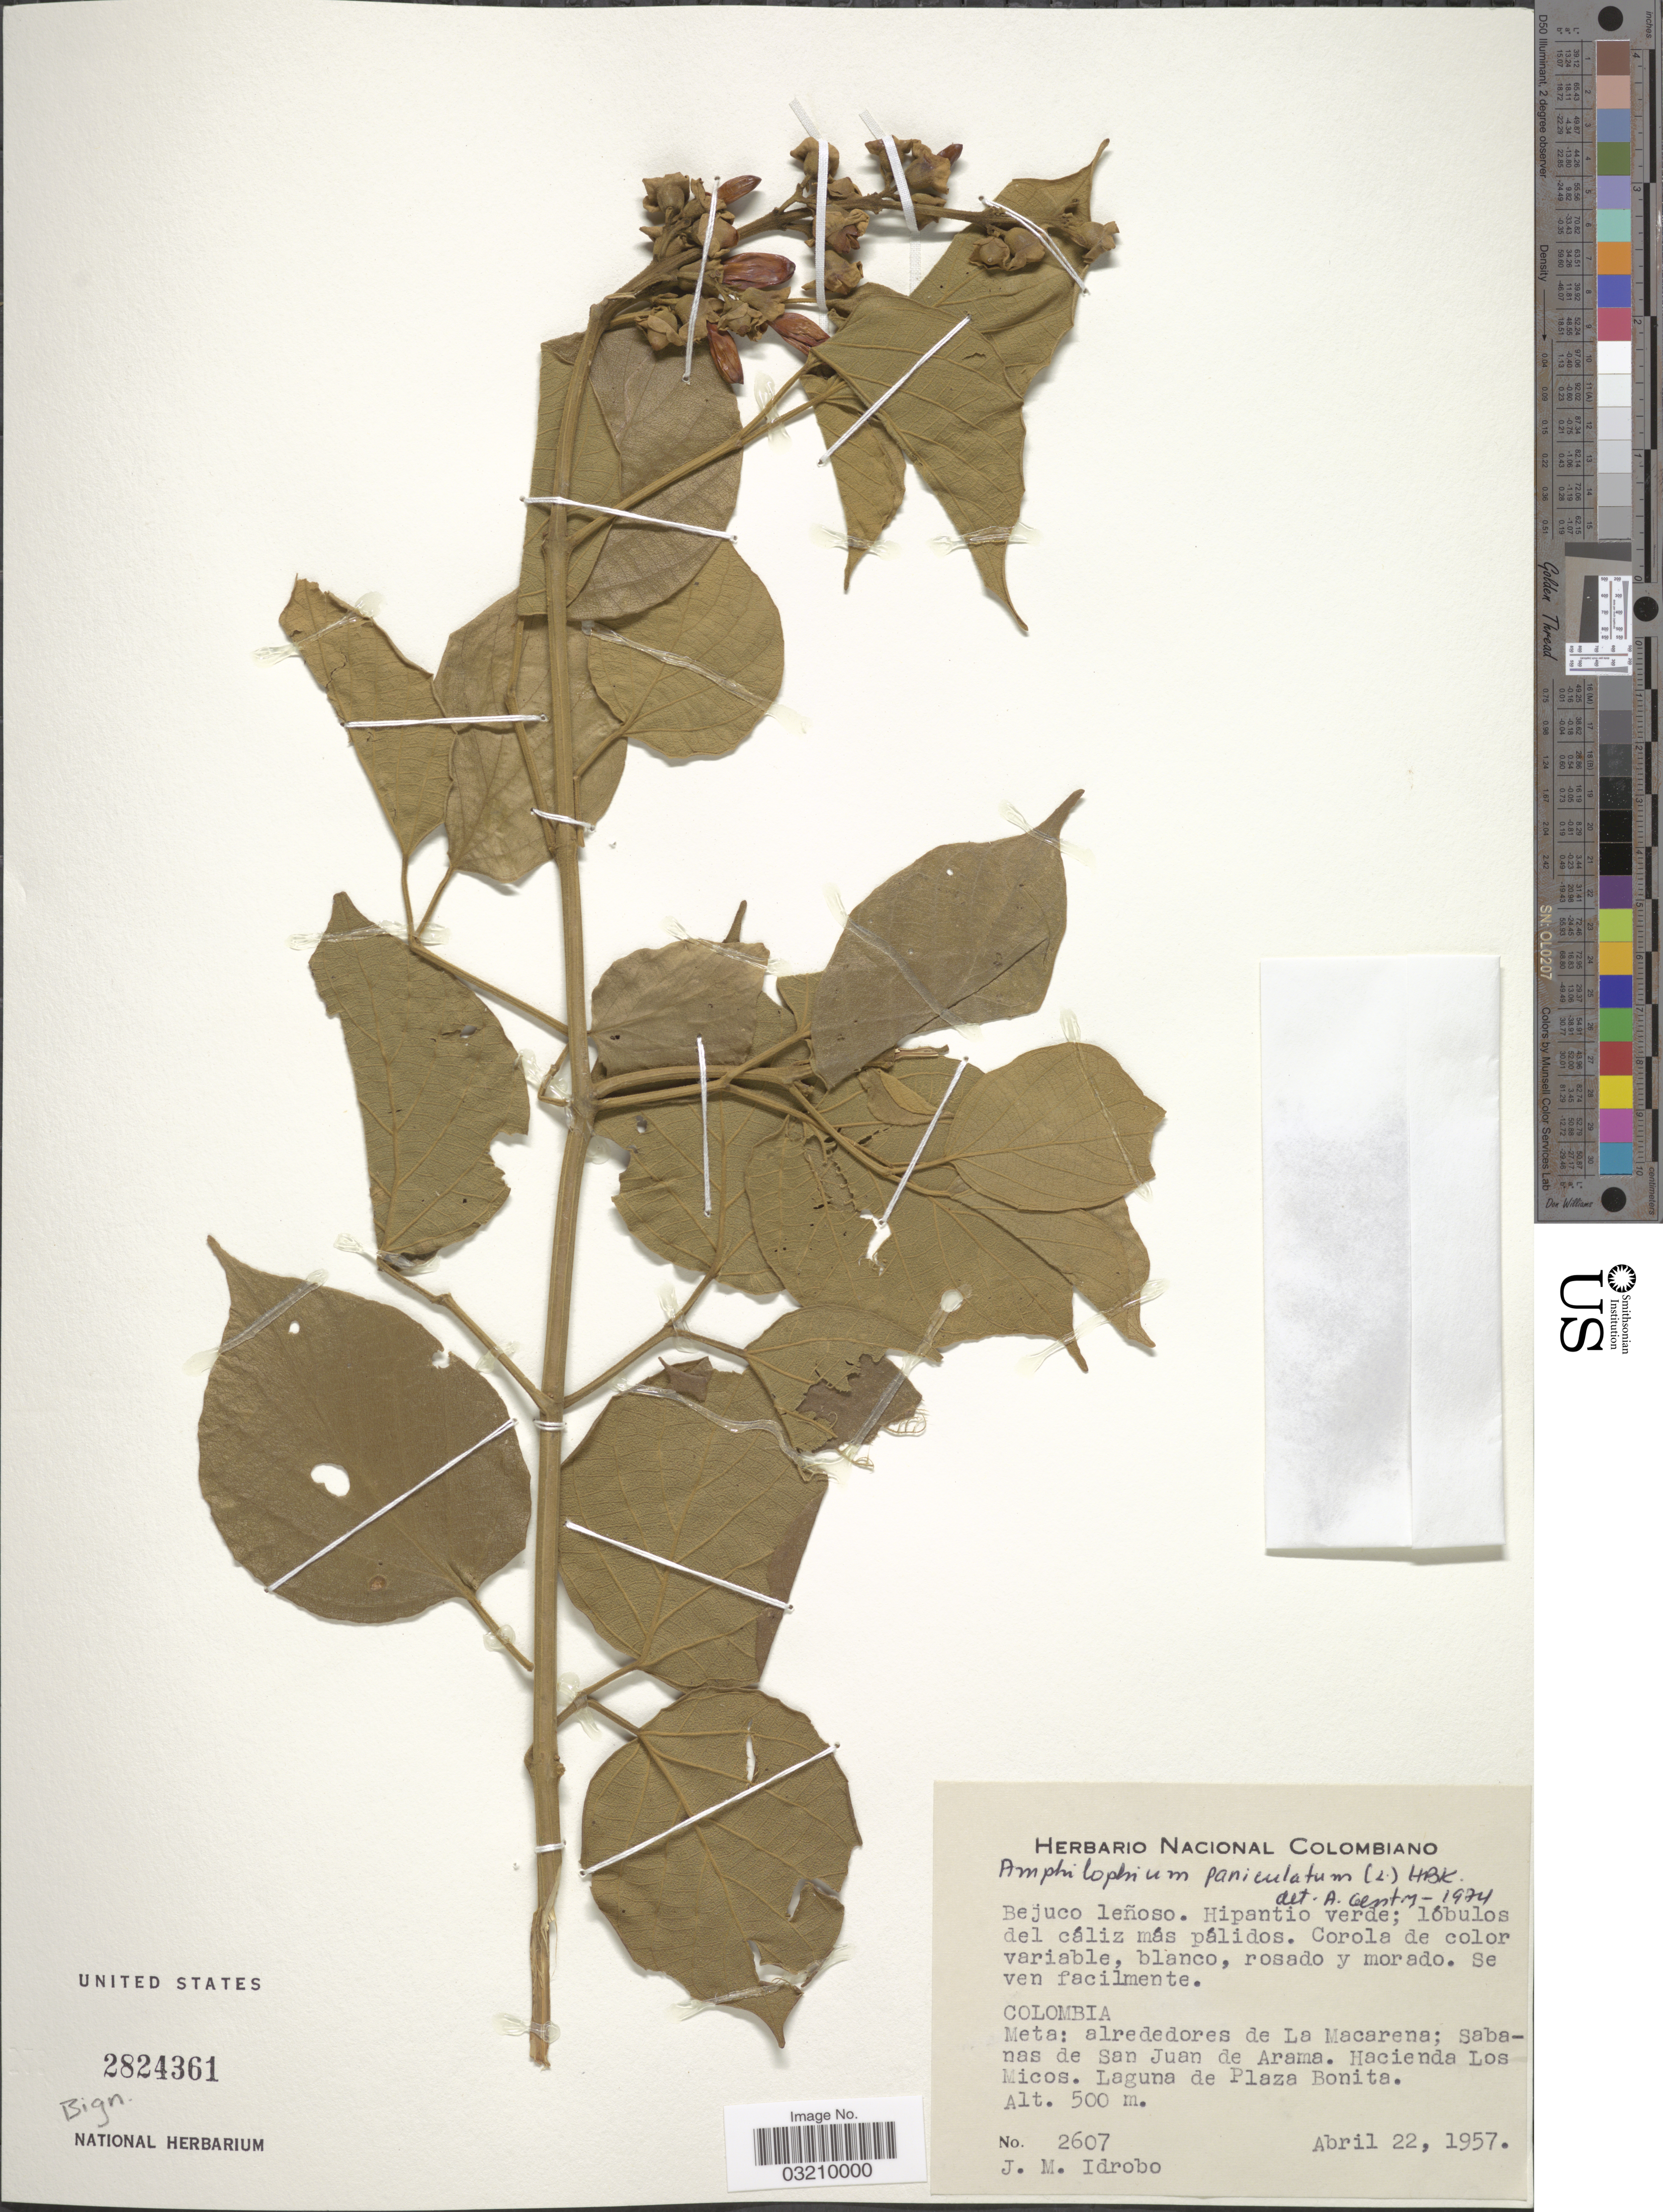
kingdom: Plantae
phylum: Tracheophyta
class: Magnoliopsida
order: Lamiales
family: Bignoniaceae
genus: Amphilophium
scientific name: Amphilophium paniculatum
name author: (L.) Kunth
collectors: J. M. Idrobo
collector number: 2607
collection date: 1957-04-22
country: Colombia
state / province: Meta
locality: Alrededores de La Macarena; sabanas de San Juan de Arama. Hacienda Los Micos. Laguna de Plaza Bonita.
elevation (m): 500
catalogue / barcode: US 2824361